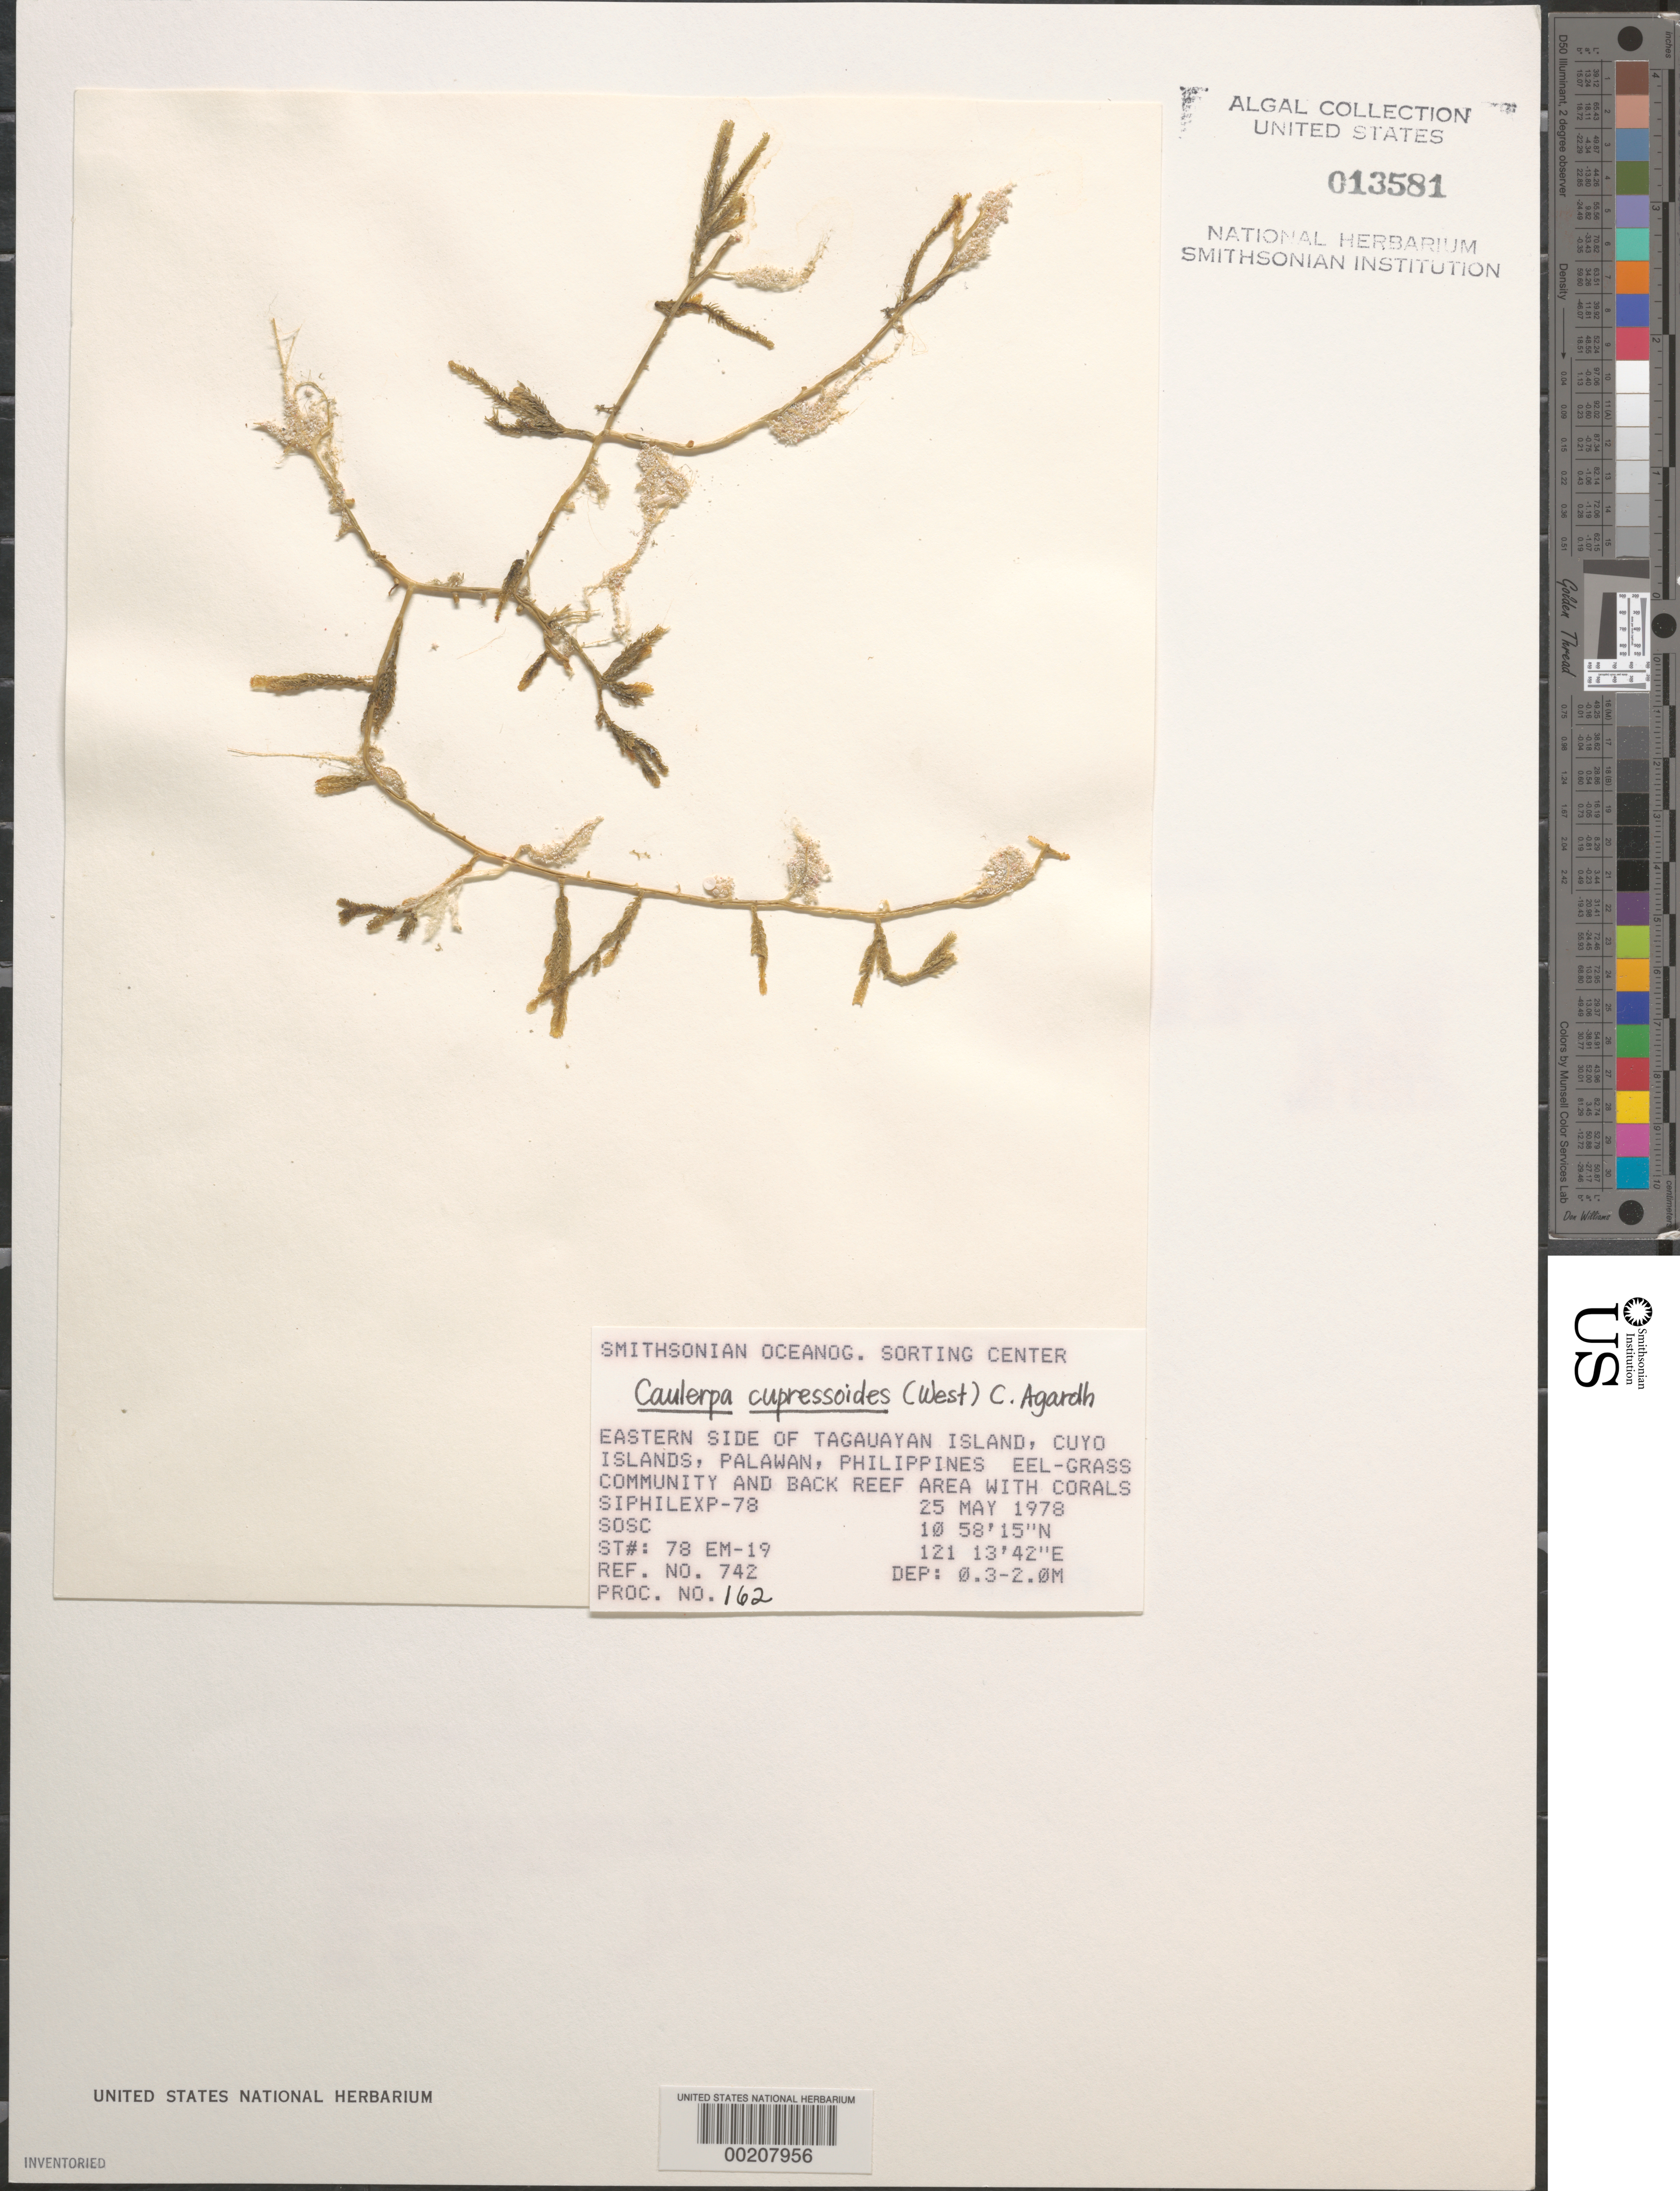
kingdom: Plantae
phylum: Chlorophyta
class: Ulvophyceae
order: Bryopsidales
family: Caulerpaceae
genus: Caulerpa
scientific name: Caulerpa cupressoides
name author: (Vahl) C. Agardh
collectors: SOSC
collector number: Station 78 Em-19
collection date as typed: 25 May 1978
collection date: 1978-05-25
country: Philippines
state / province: Mimaropa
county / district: Palawan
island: Tagauayan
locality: Eastern side of island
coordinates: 10 58' 15" N, 121 13' 42" E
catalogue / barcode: US 13581